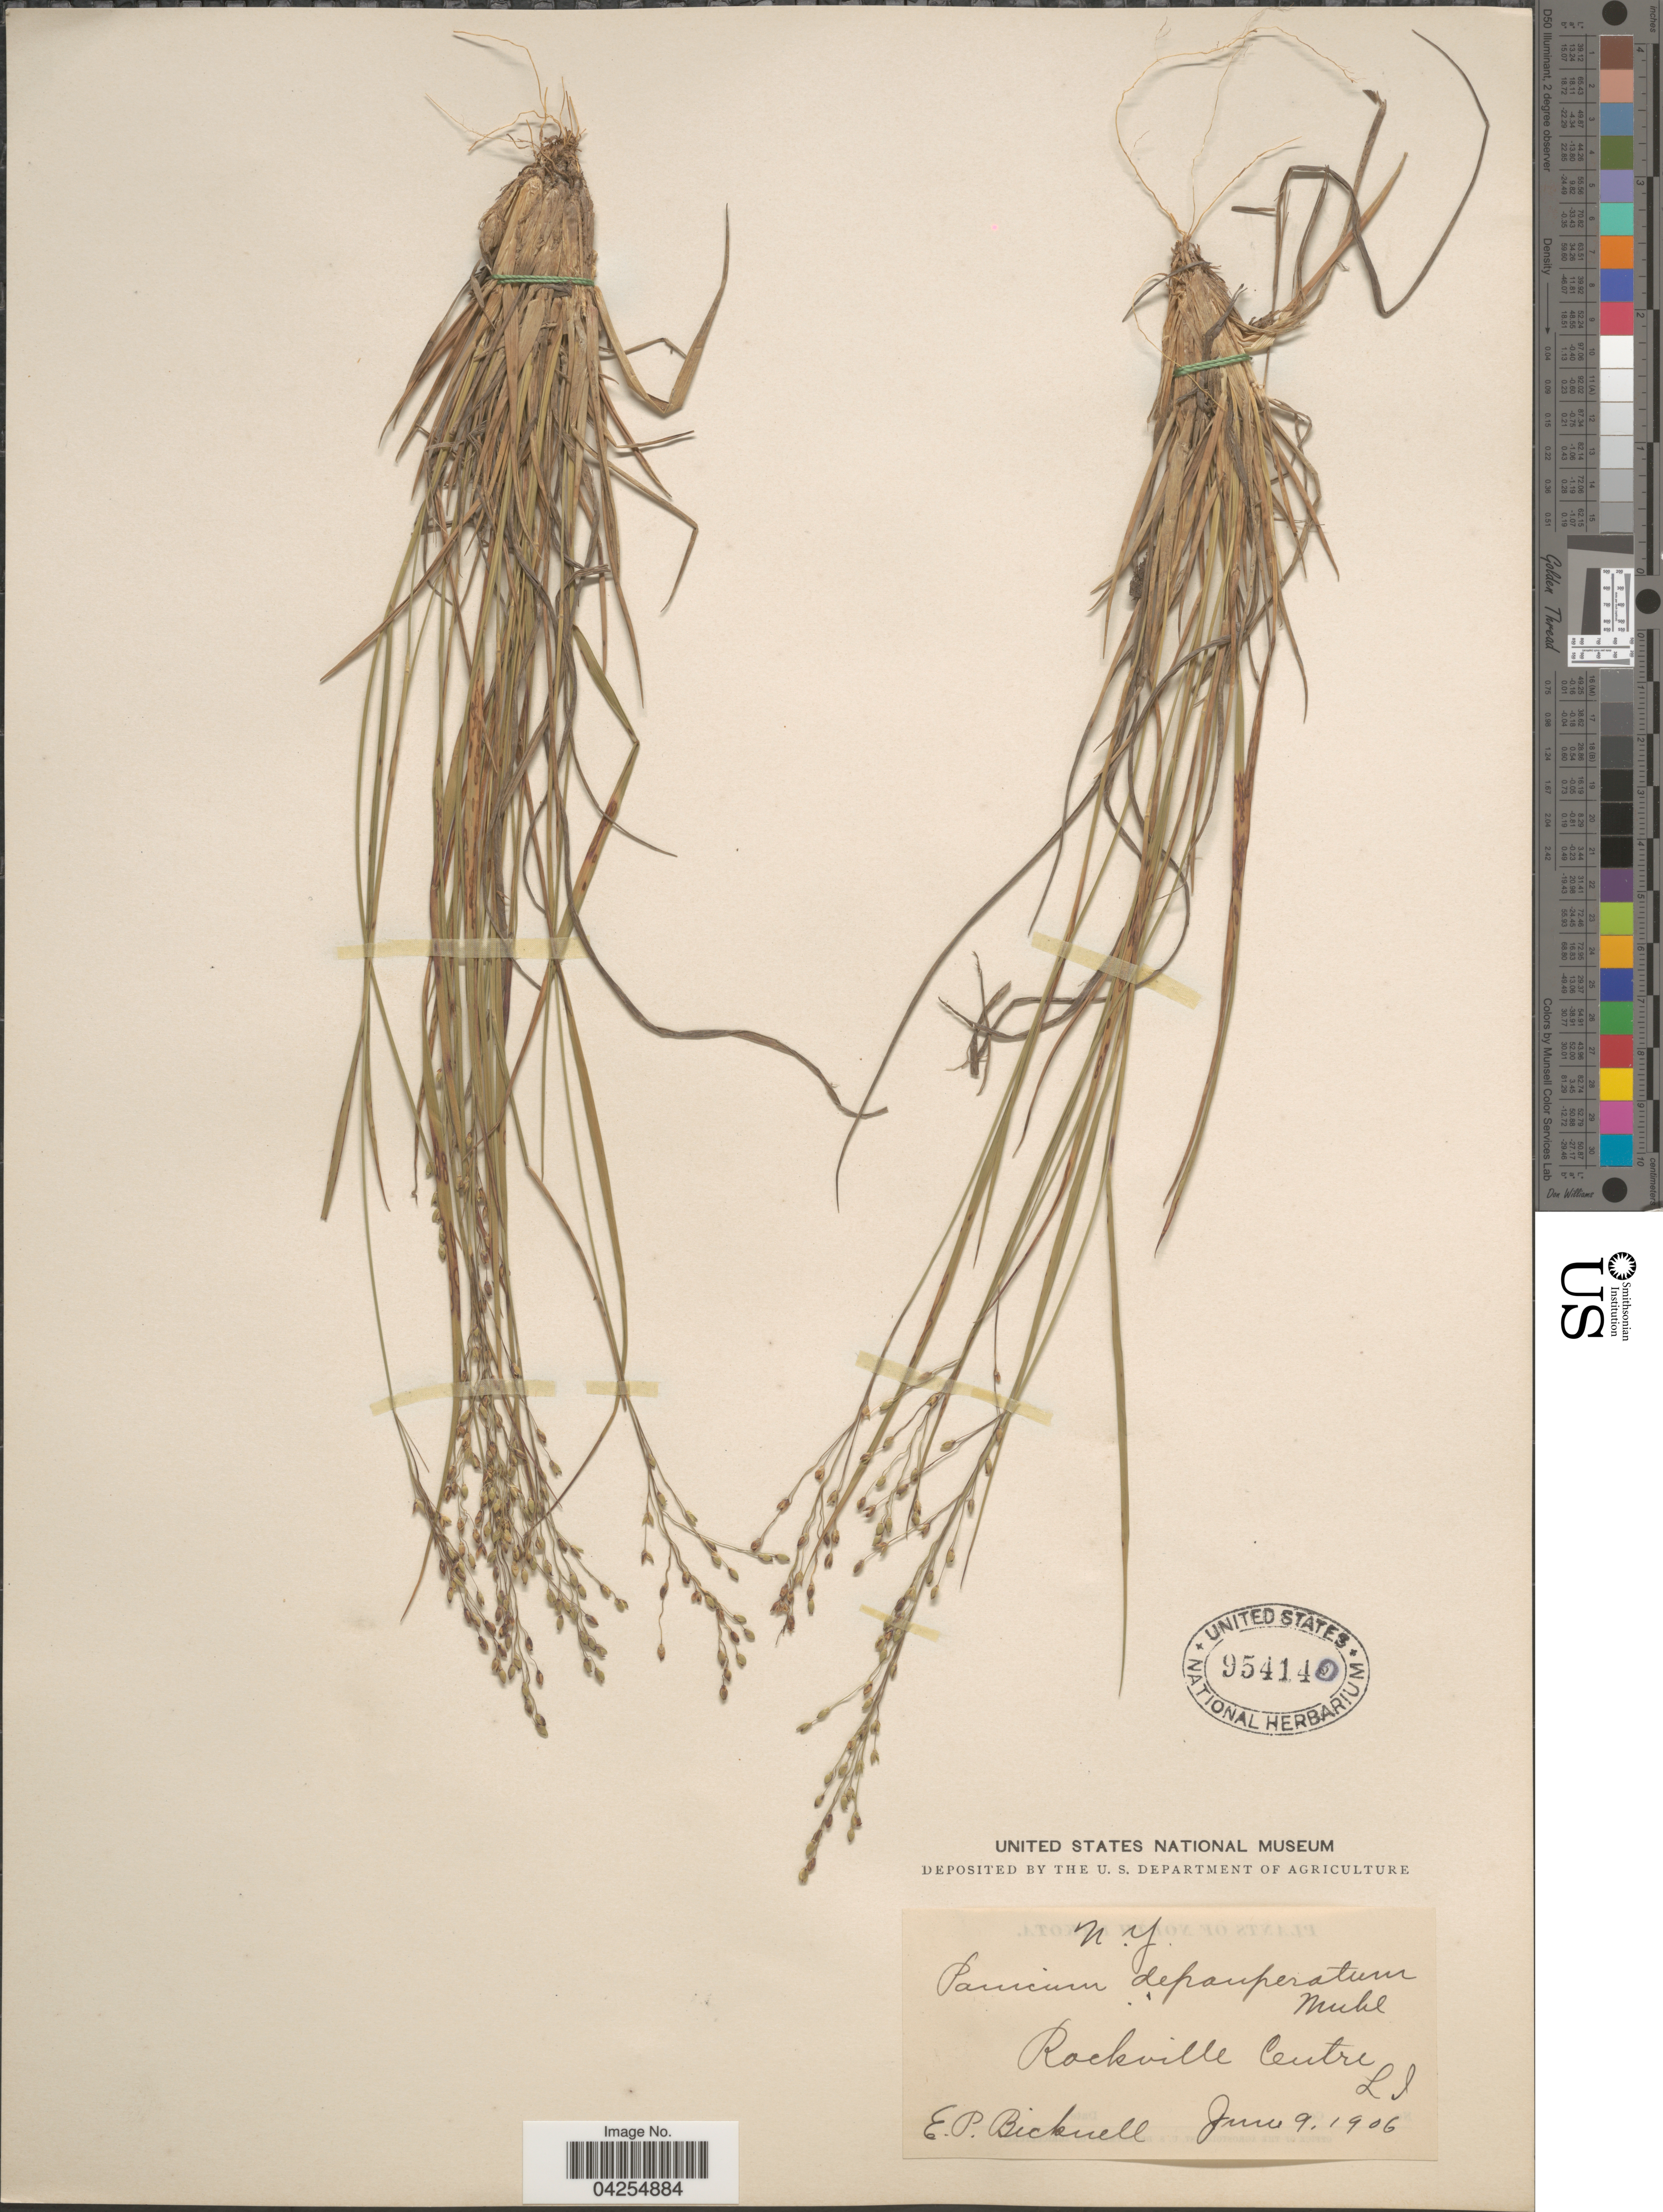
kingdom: Plantae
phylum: Tracheophyta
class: Liliopsida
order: Poales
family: Poaceae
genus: Dichanthelium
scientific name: Dichanthelium depauperatum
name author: (Muhl.) Gould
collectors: E. P. Bicknell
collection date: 1906-06-09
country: United States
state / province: New York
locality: Rockville Centre LI.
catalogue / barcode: US 954140